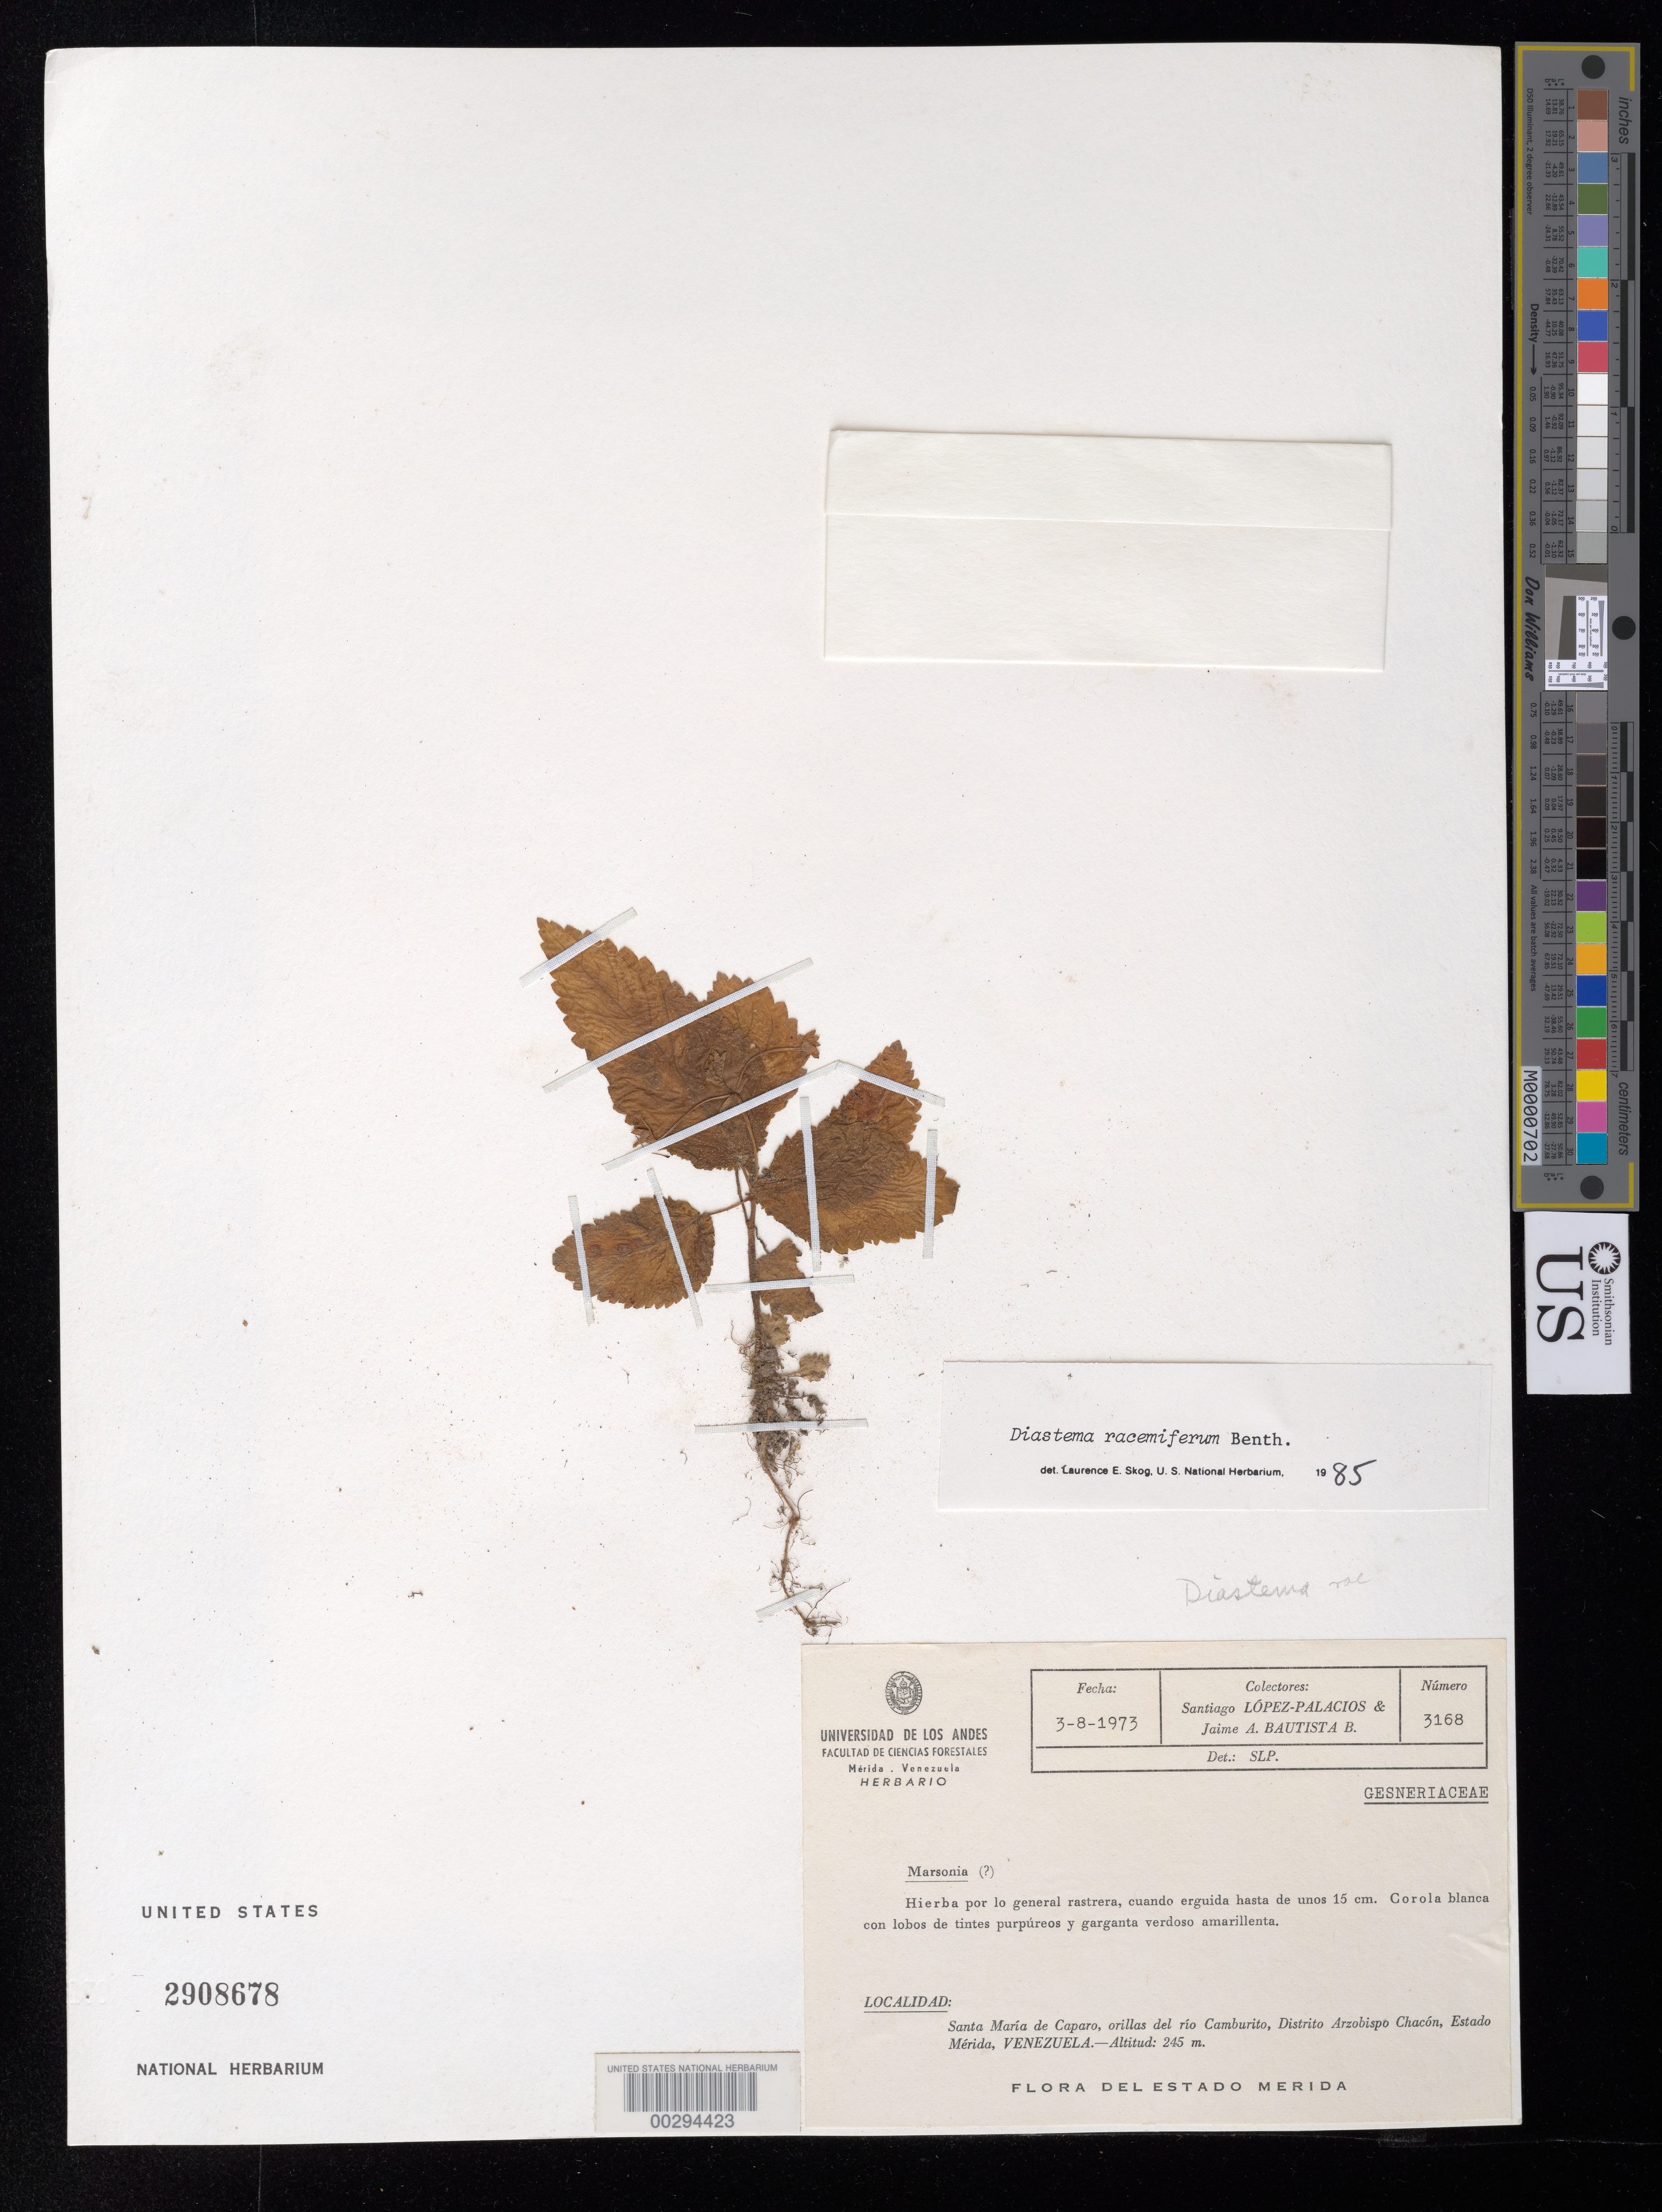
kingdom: Plantae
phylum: Tracheophyta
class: Magnoliopsida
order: Lamiales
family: Gesneriaceae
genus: Diastema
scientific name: Diastema racemiferum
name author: Benth.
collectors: S. Lopez-P. & J. A. Bautista B.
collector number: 3168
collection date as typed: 1973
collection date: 1973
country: Venezuela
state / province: Mérida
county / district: Arzobispo Chacón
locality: Santa Maria de caparo, banks of Rio Camburito, Dist. Arzobispo Chacon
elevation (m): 245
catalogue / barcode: US 2908678